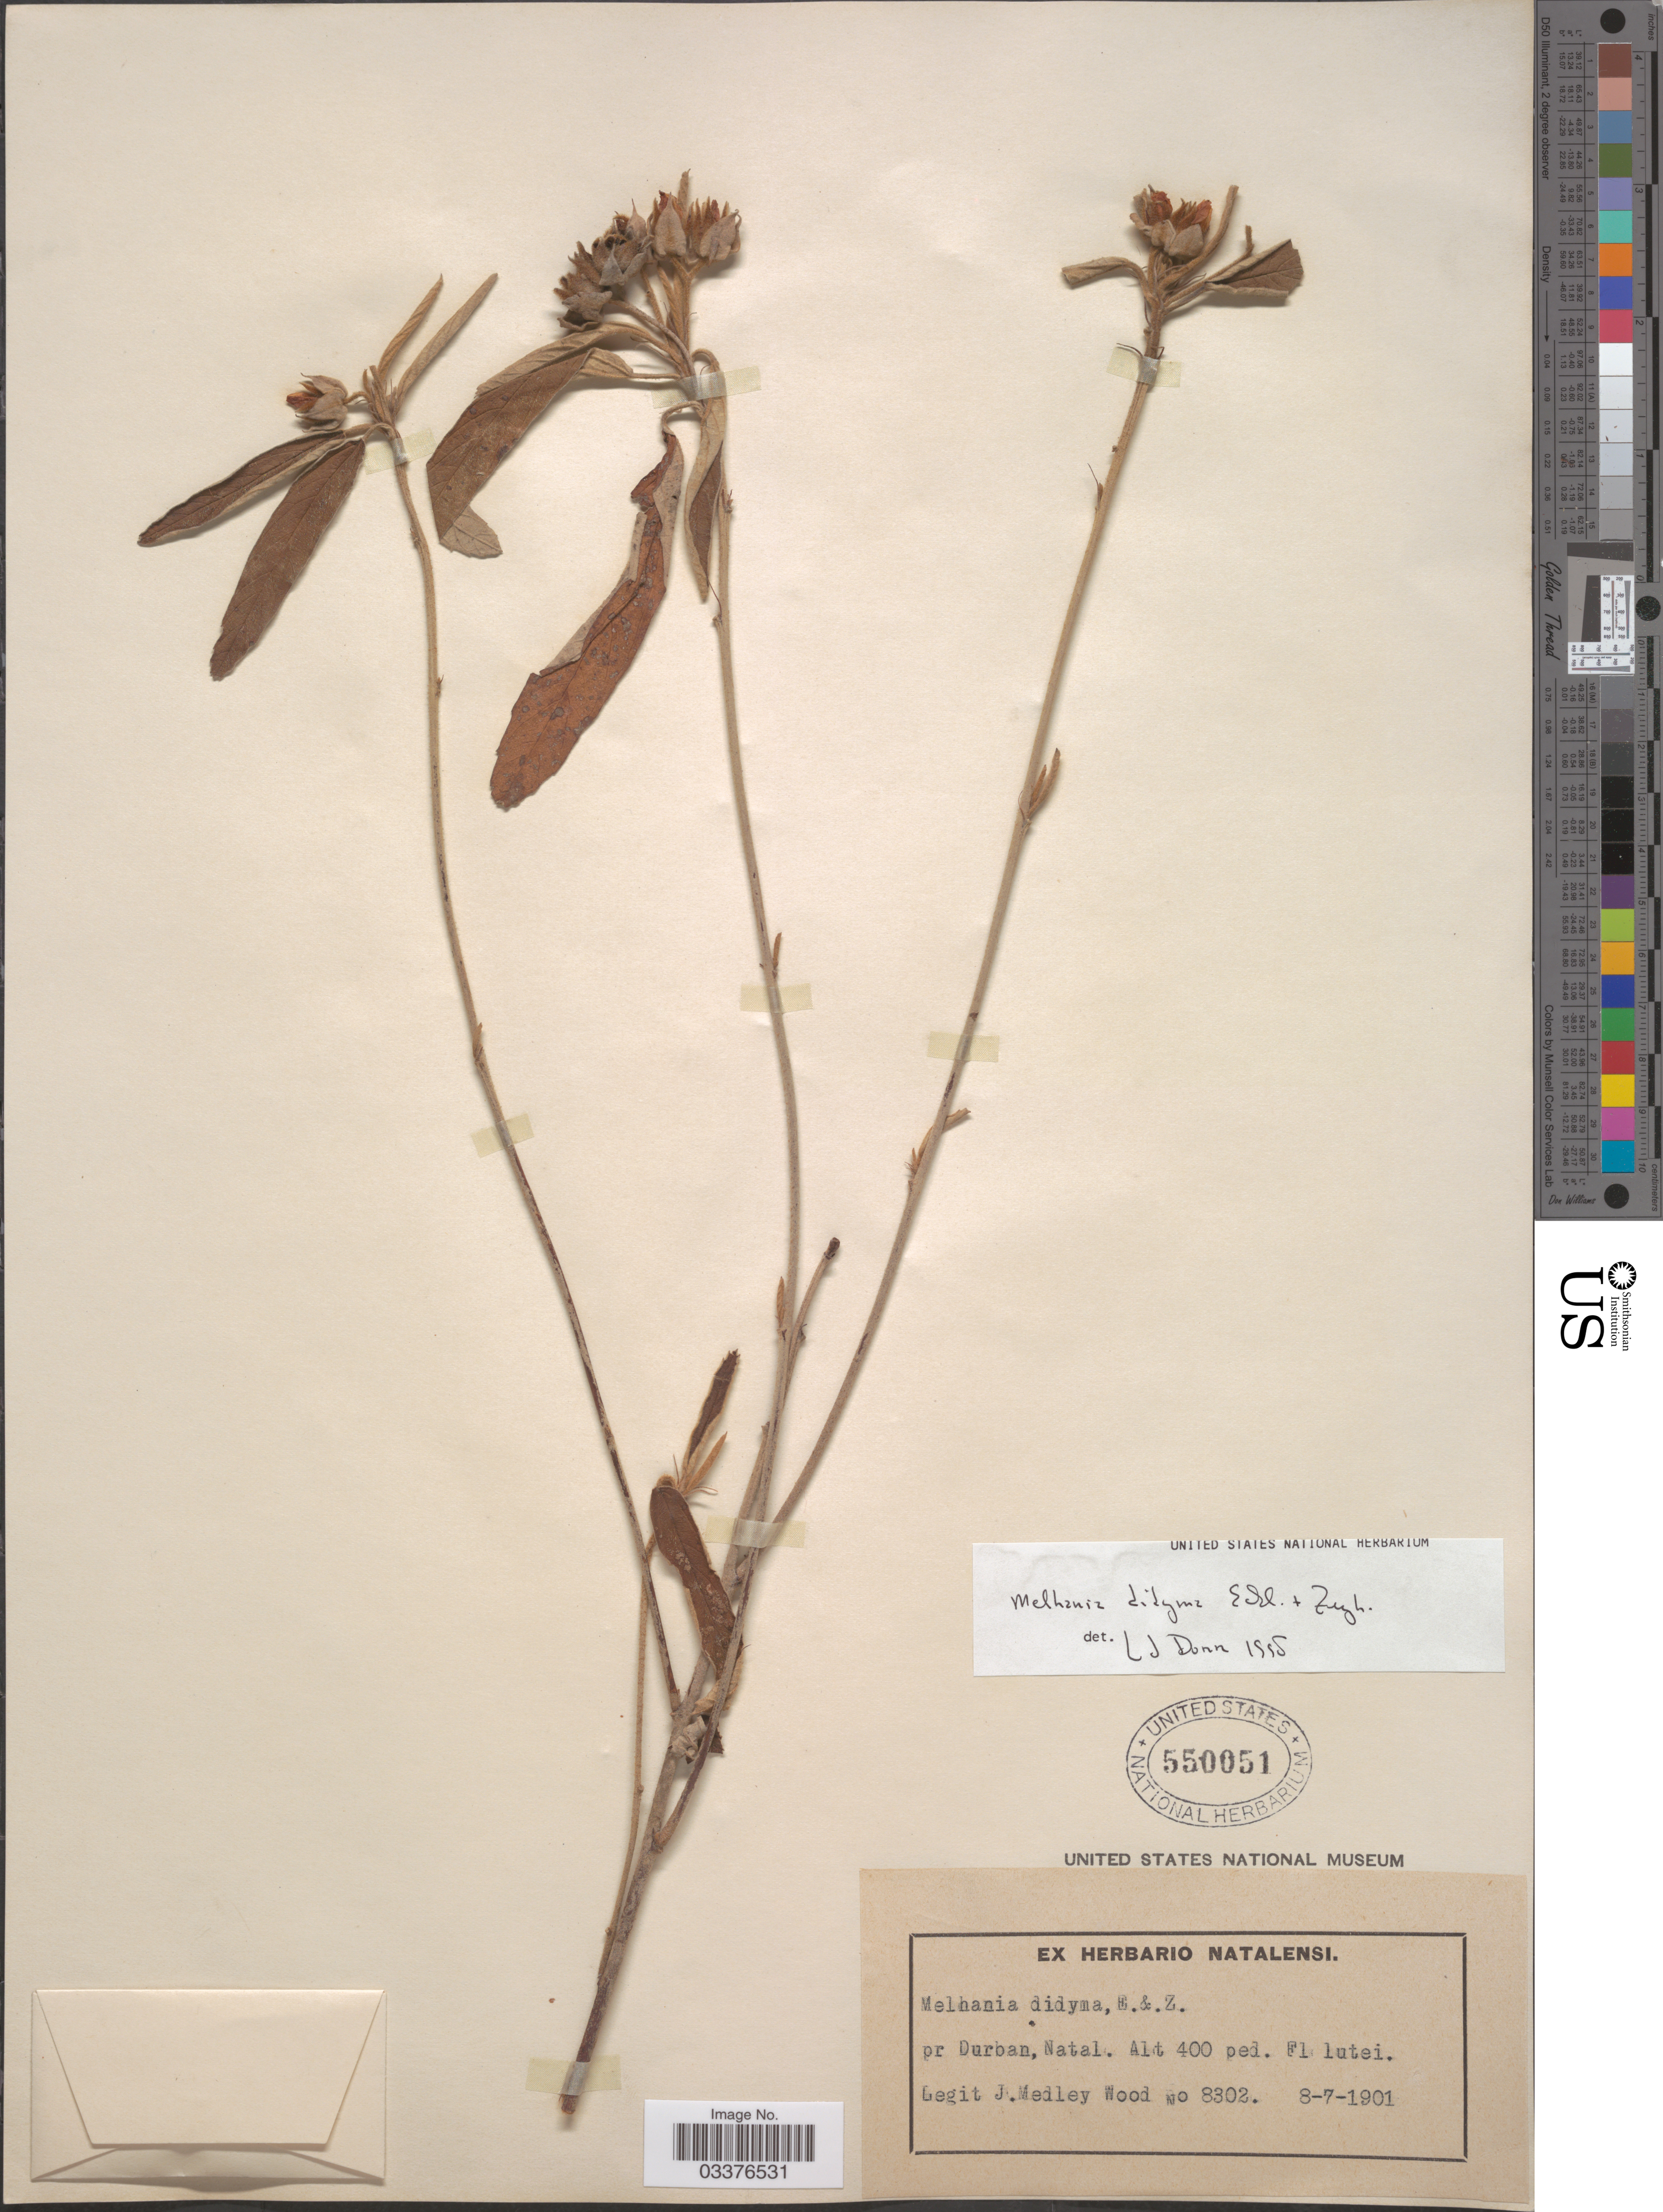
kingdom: Plantae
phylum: Tracheophyta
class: Magnoliopsida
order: Malvales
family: Malvaceae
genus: Melhania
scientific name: Melhania didyma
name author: Eckl. & Zeyh.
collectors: J. Medley Wood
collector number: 8302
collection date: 1901-07-08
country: South Africa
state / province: KwaZulu-Natal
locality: Pr Durban, Natal.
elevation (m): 122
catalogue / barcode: US 550051